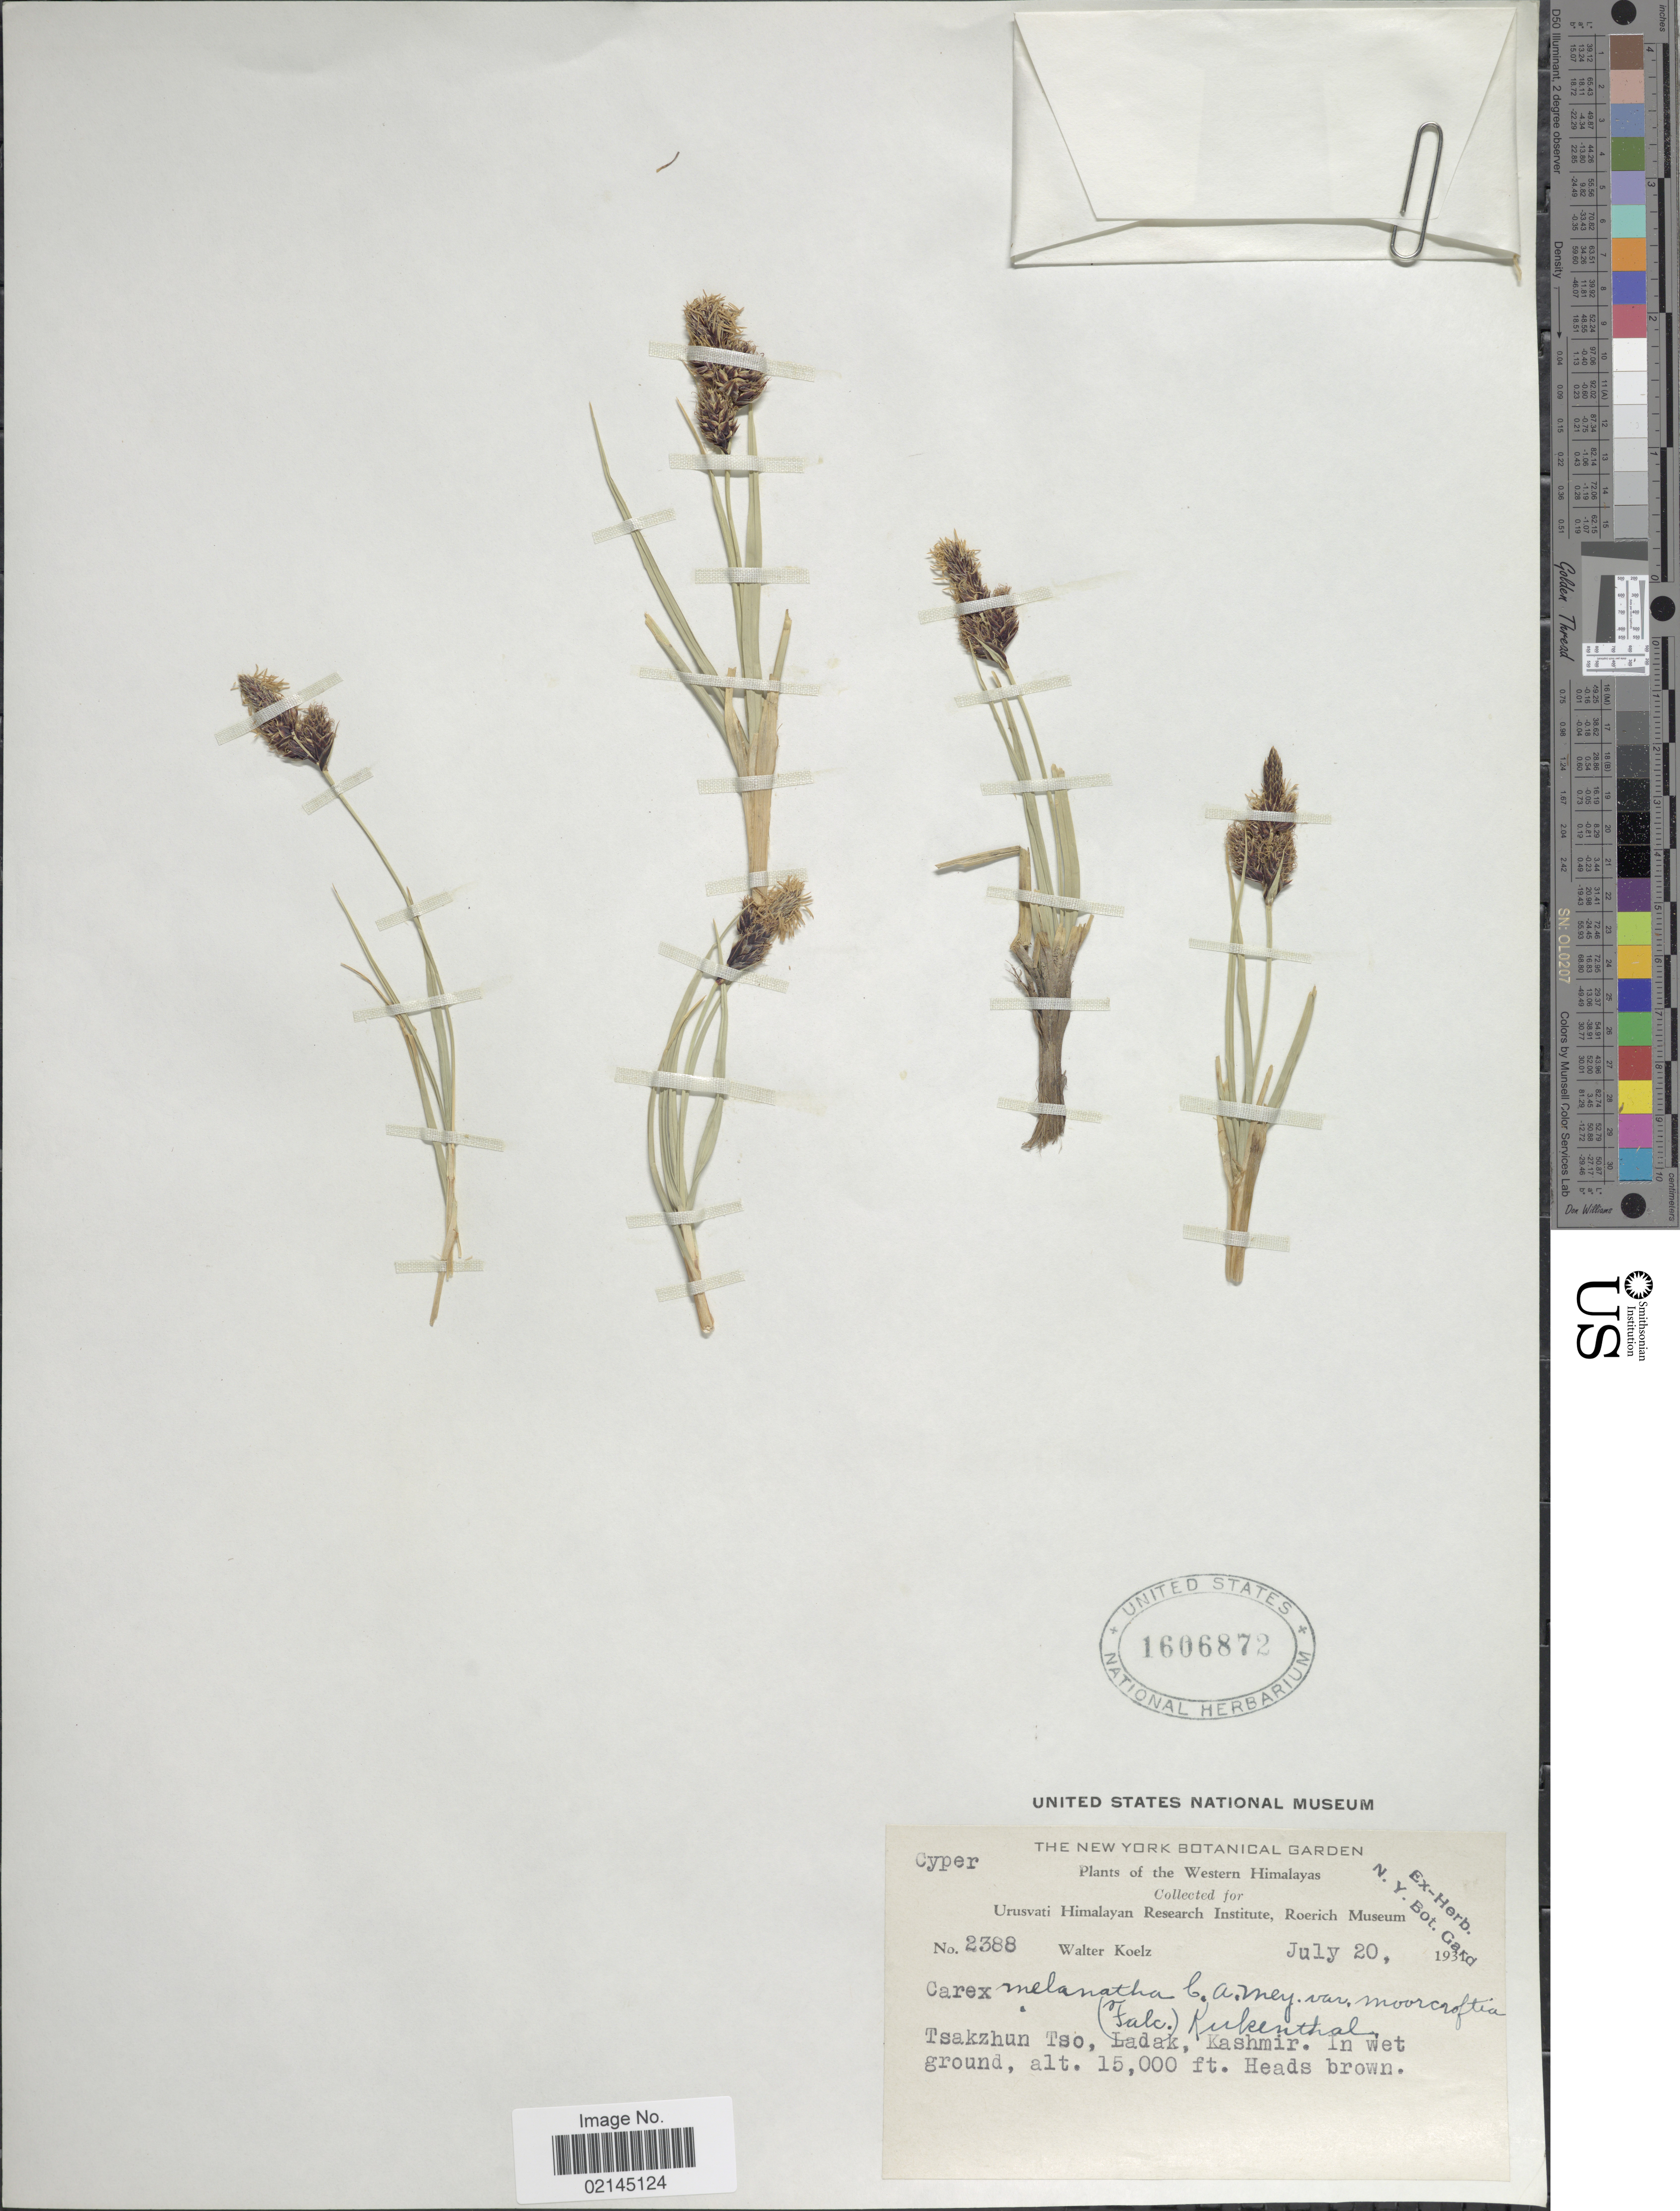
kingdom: Plantae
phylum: Tracheophyta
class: Liliopsida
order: Poales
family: Cyperaceae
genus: Carex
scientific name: Carex melanantha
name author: C.A. Mey.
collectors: W. N. Koelz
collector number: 2388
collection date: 1931-07-20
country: India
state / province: Ladakh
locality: Western Himalayas, Tsakzhun Tso, Ladak, Kashmir, in wet ground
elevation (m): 4572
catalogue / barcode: US 1606872